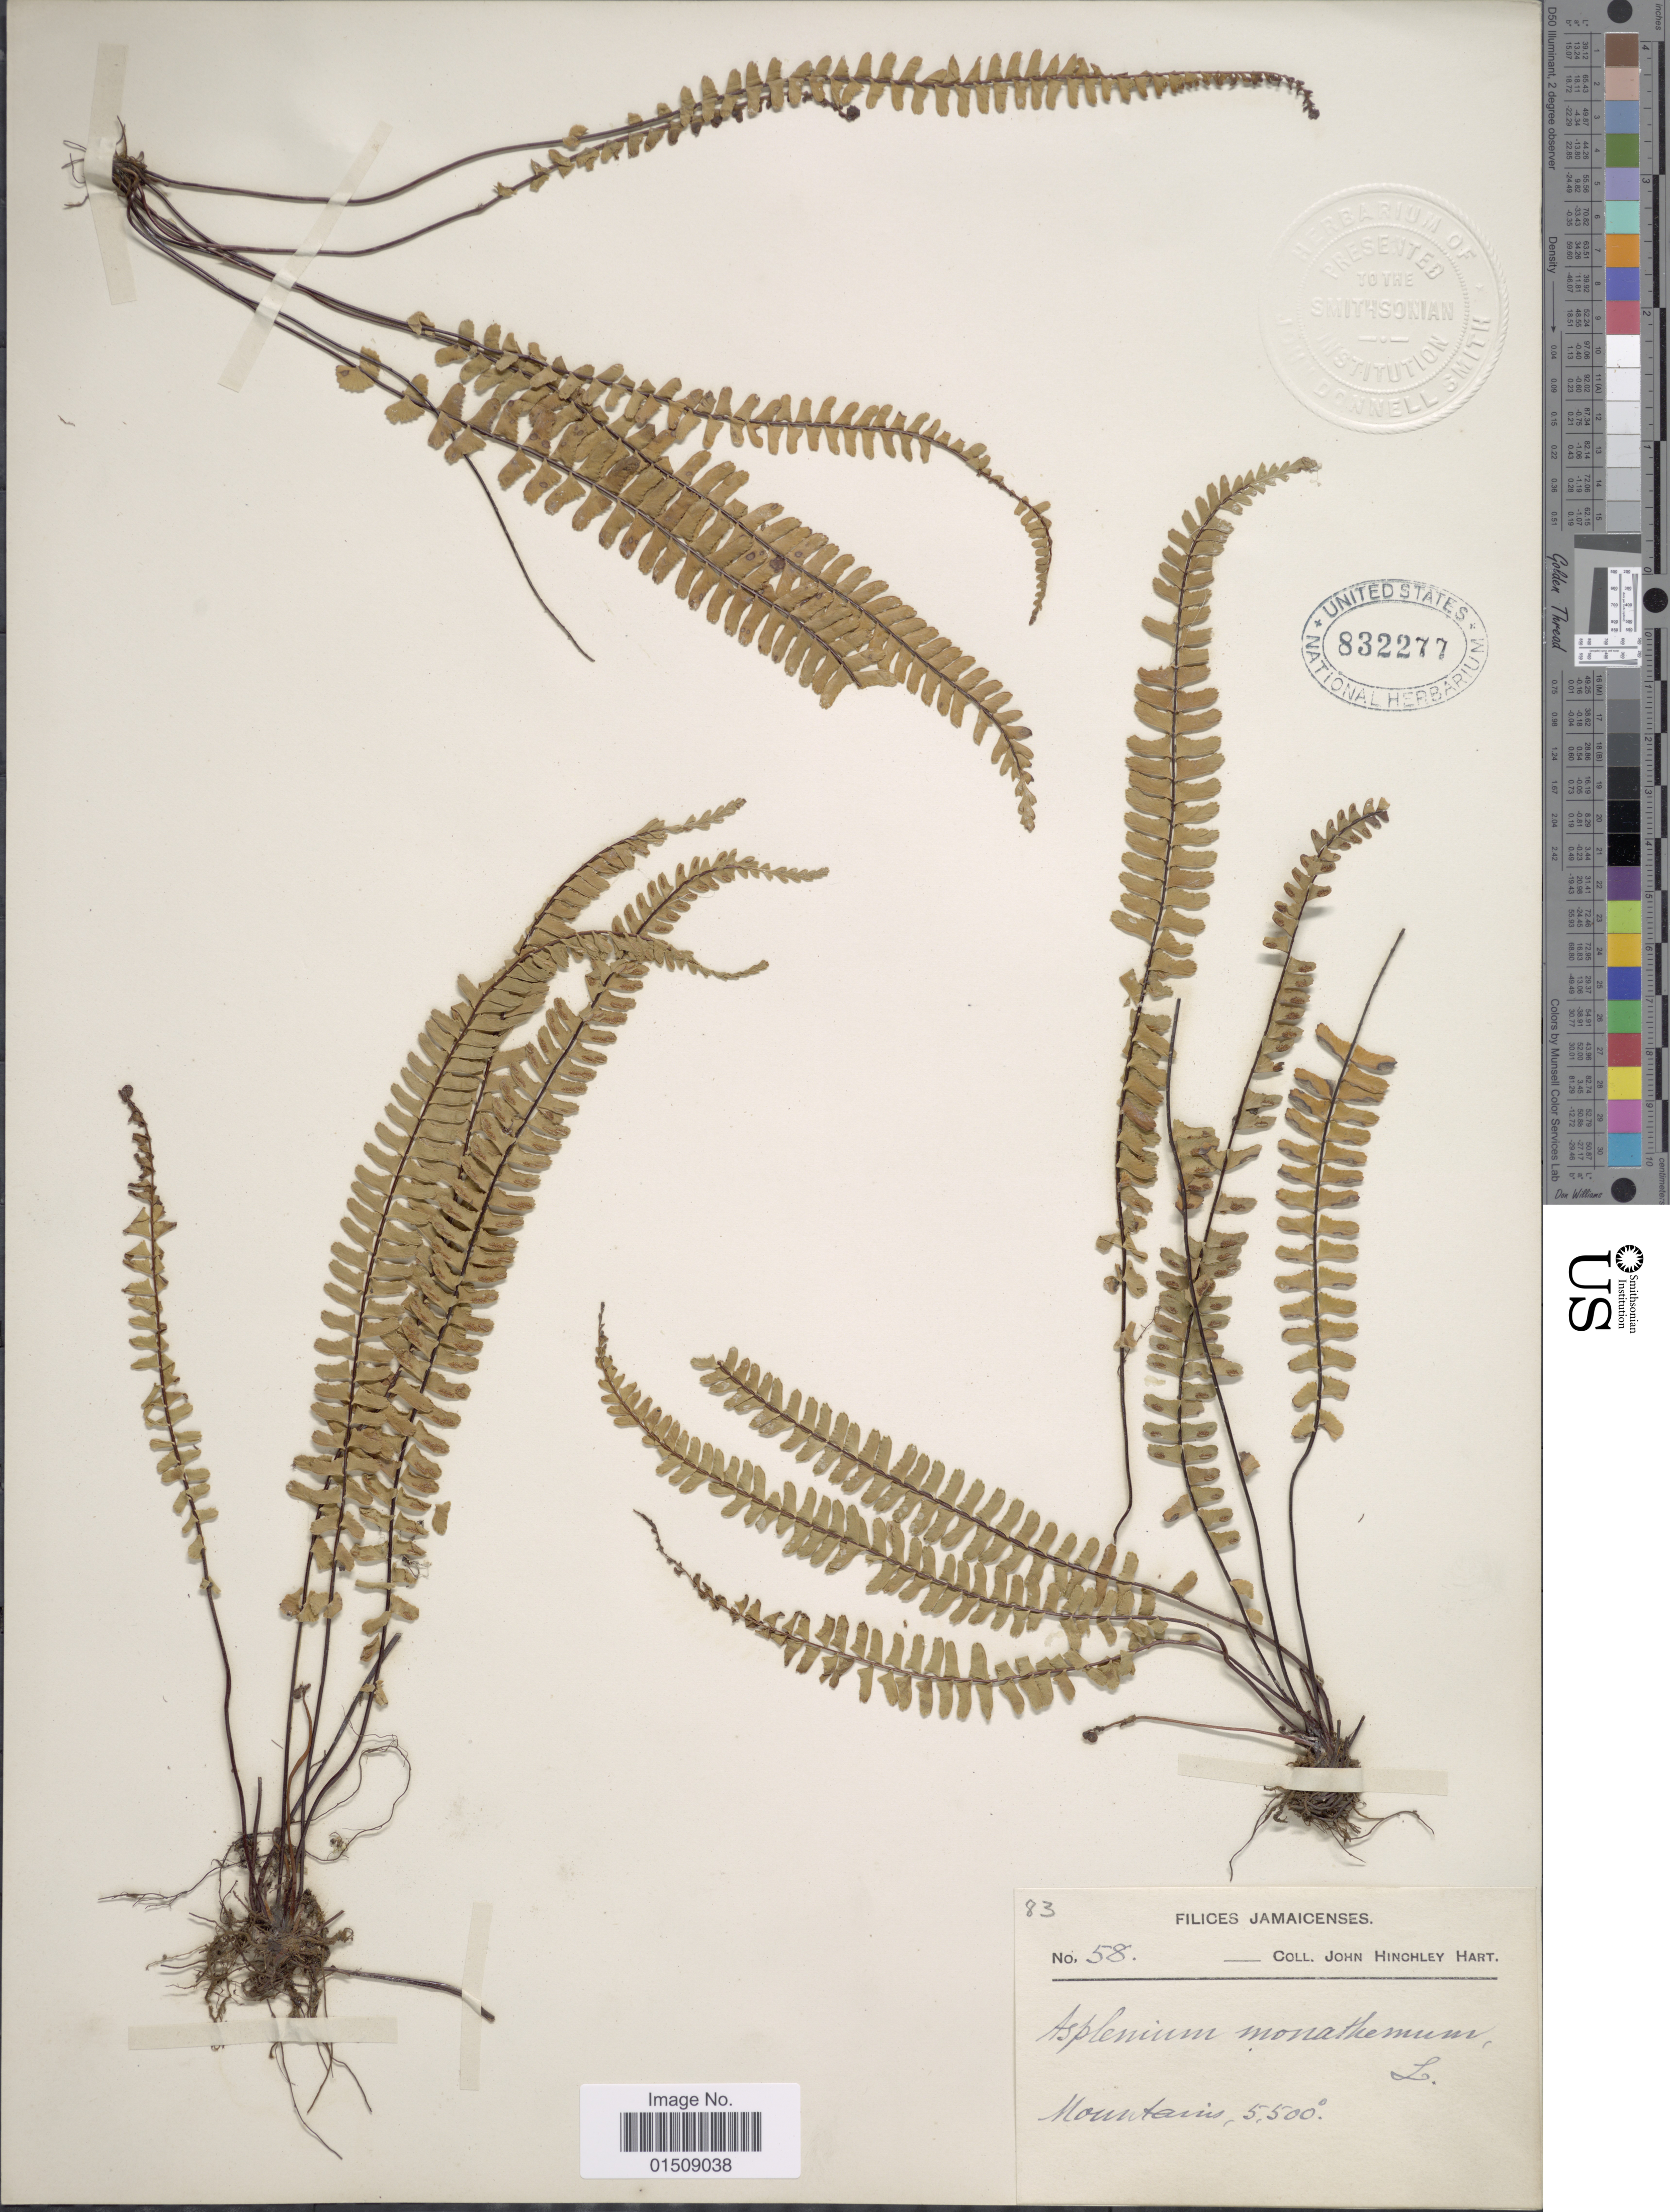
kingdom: Plantae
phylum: Tracheophyta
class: Polypodiopsida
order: Polypodiales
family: Aspleniaceae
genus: Asplenium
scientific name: Asplenium monanthes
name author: L.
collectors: J. H. Hart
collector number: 58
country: Jamaica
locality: Jamaicenses, Mountains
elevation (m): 1676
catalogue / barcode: US 832277